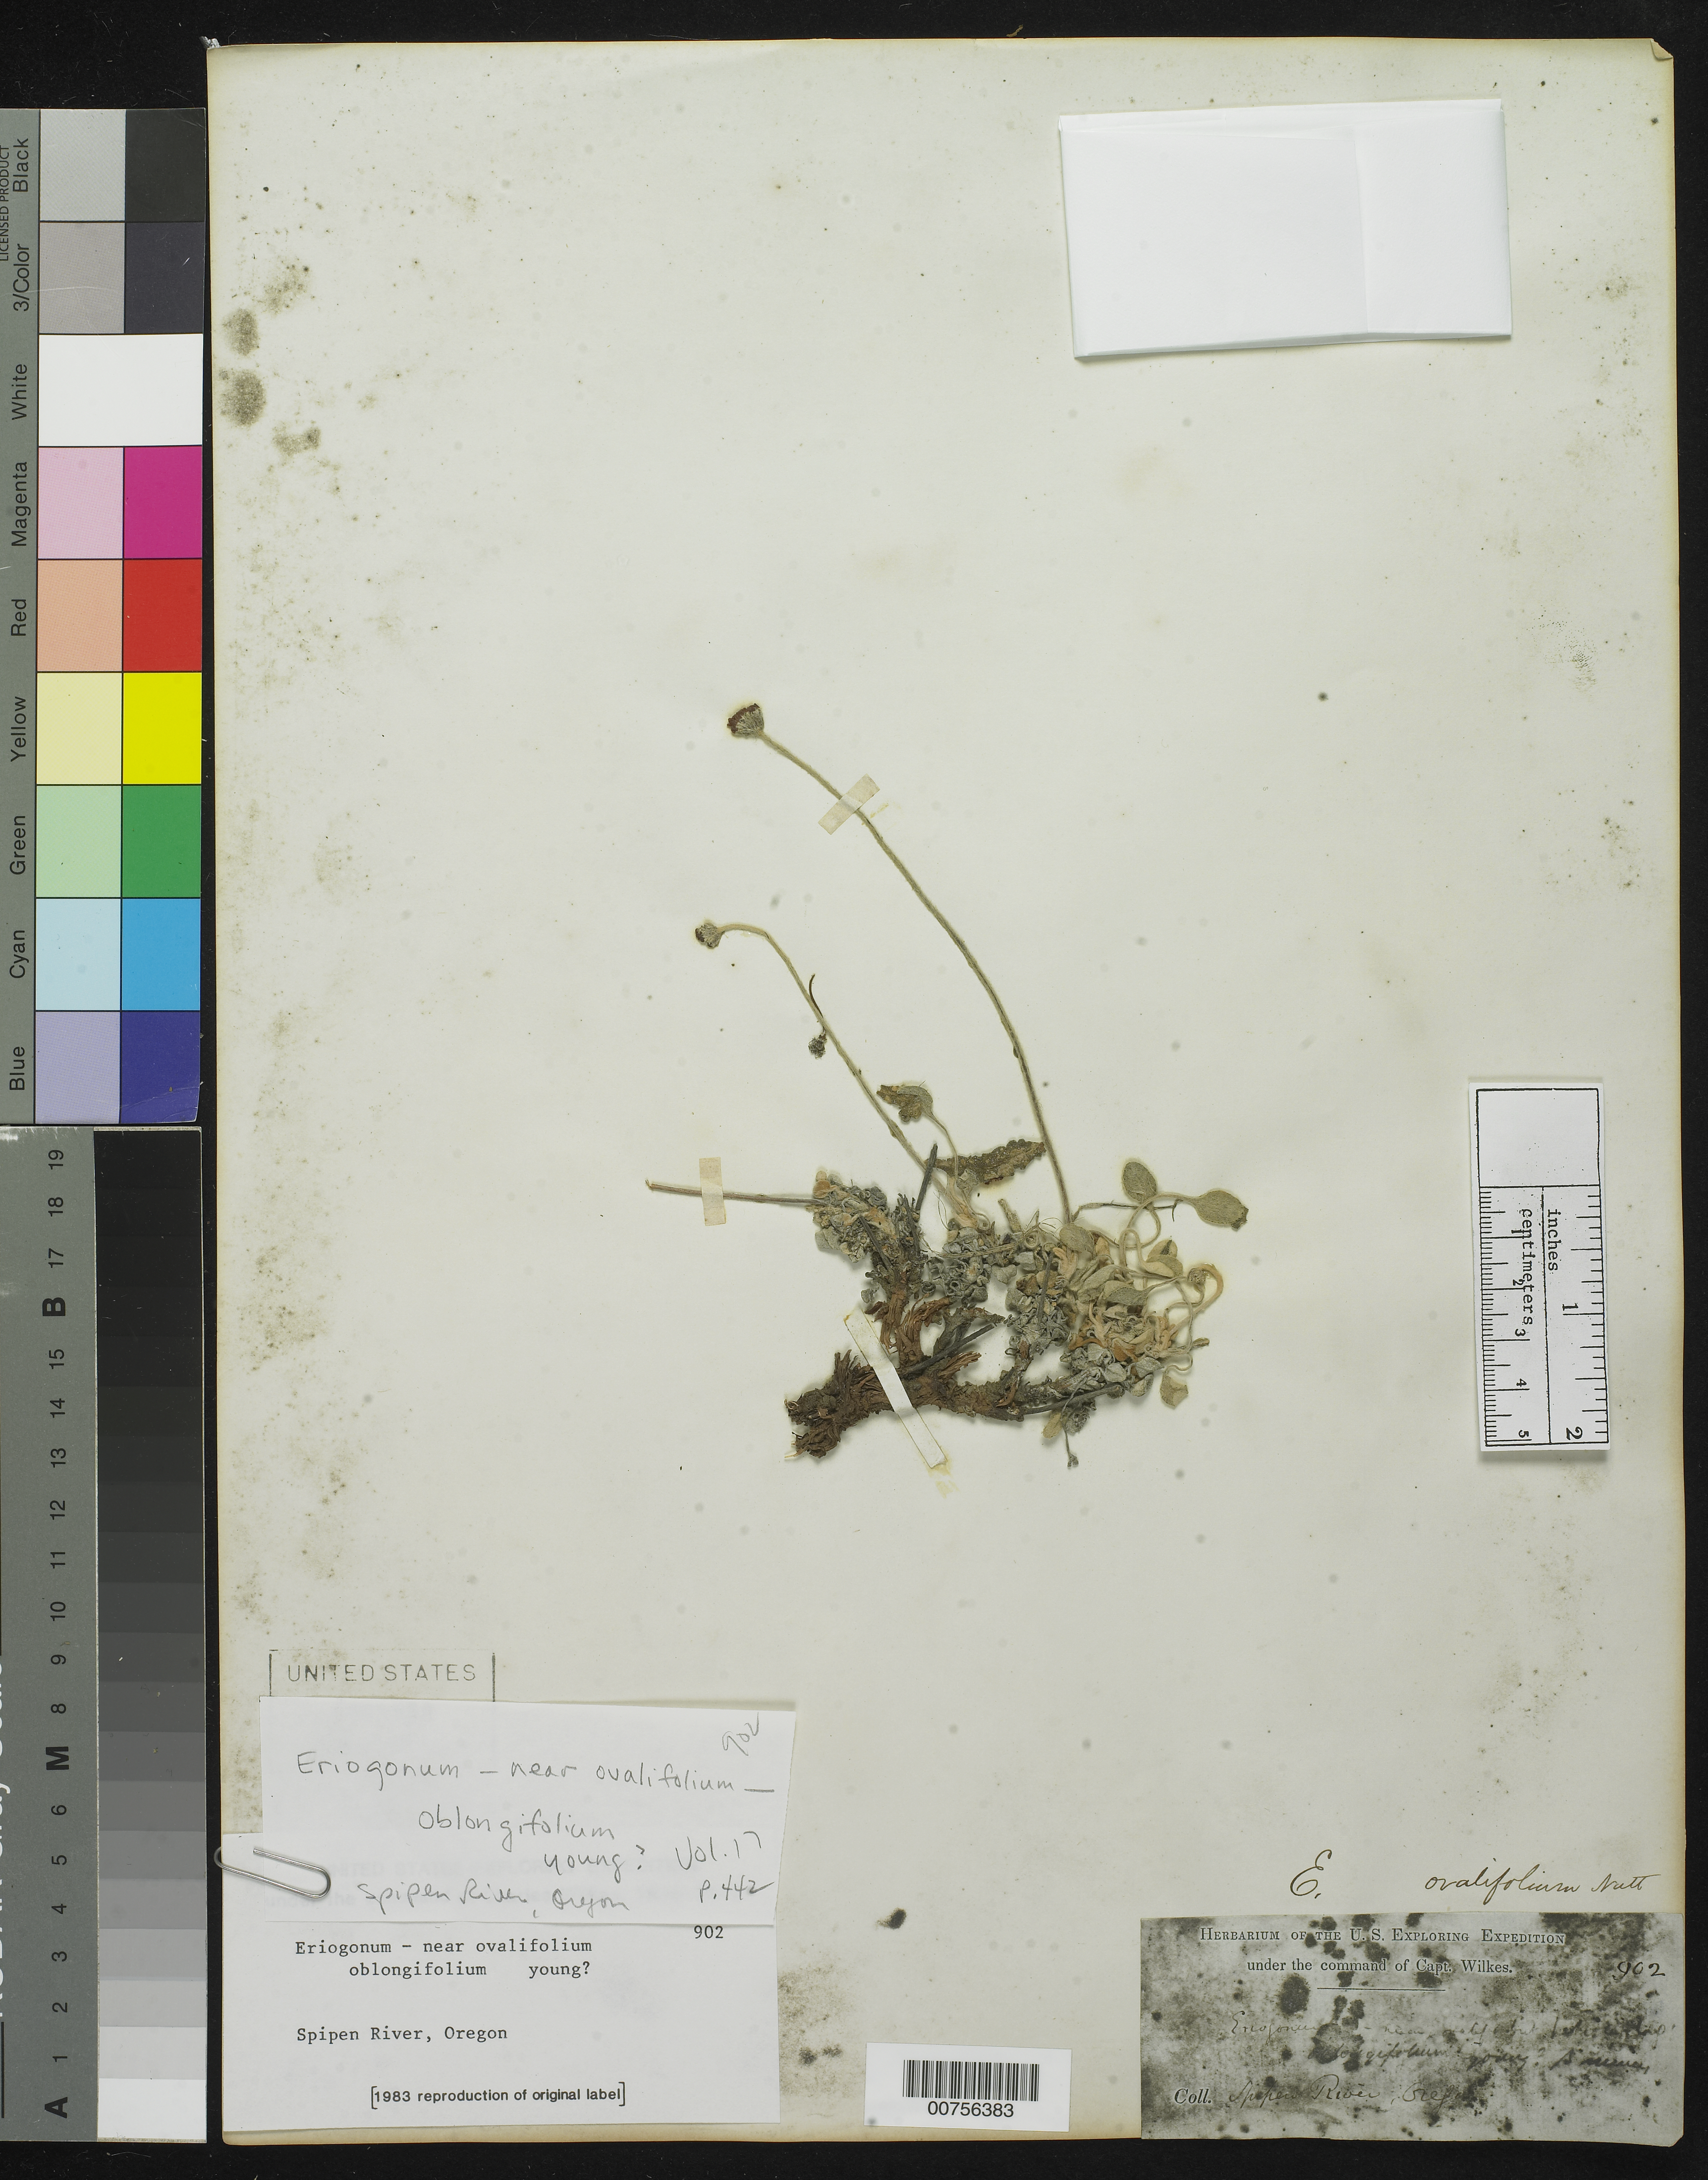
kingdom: Plantae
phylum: Tracheophyta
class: Magnoliopsida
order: Caryophyllales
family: Polygonaceae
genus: Eriogonum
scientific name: Eriogonum ovalifolium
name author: Nutt.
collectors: Wilkes Explor. Exped.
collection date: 1838/1842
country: United States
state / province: Oregon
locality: Spipen River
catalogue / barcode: US 92960